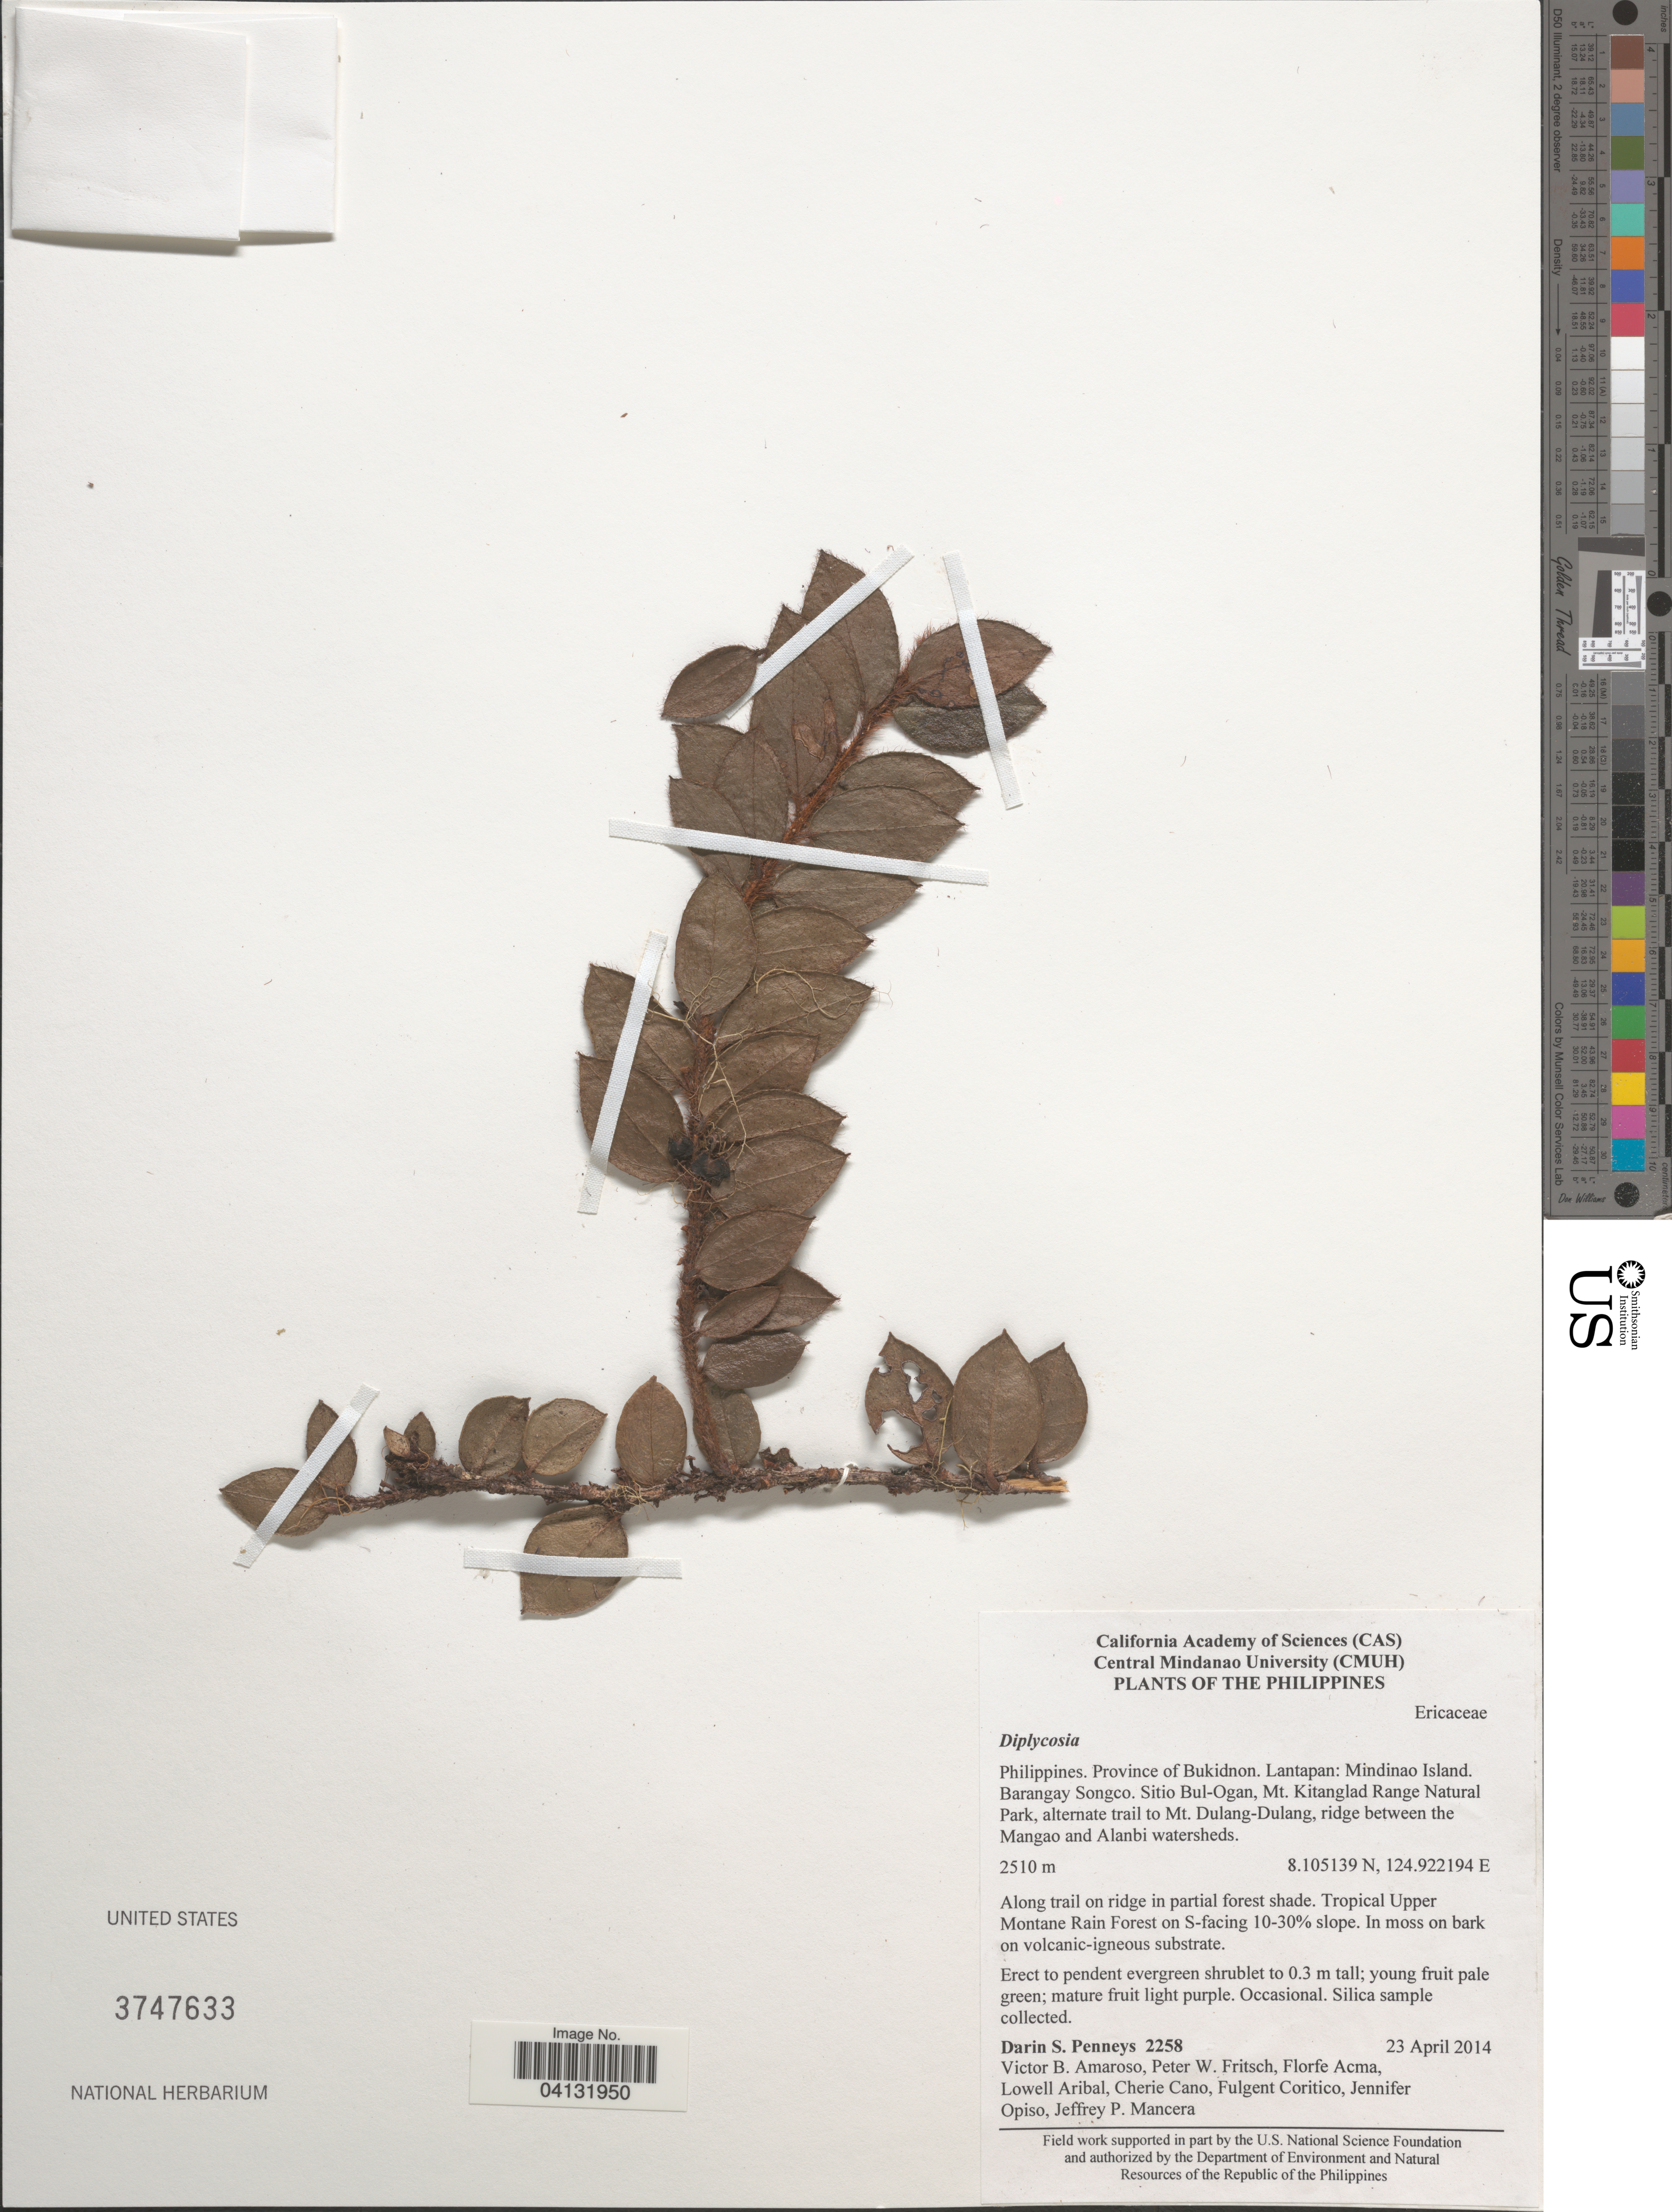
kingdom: Plantae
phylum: Tracheophyta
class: Magnoliopsida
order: Ericales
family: Ericaceae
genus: Diplycosia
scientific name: Diplycosia sp.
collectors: D. S. Penneys, V. Amoroso, P. W. Fritsch, F. Acma & et al.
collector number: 2258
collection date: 2014-04-23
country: Philippines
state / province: Northern Mindanao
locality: Province of Bukidnon. Lantapan: Mindinao Island. Barangay Songco. Sitio Bul-Ogan, Mt. Kitanglad Range Natural Park, trail to Mt. Dulang-Dulang, ridge between the Mangao and Alanbi watersheds. Tropical Upper Montane Rain Forest on S-facing 10-30% slope.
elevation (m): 2510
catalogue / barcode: US 3747633